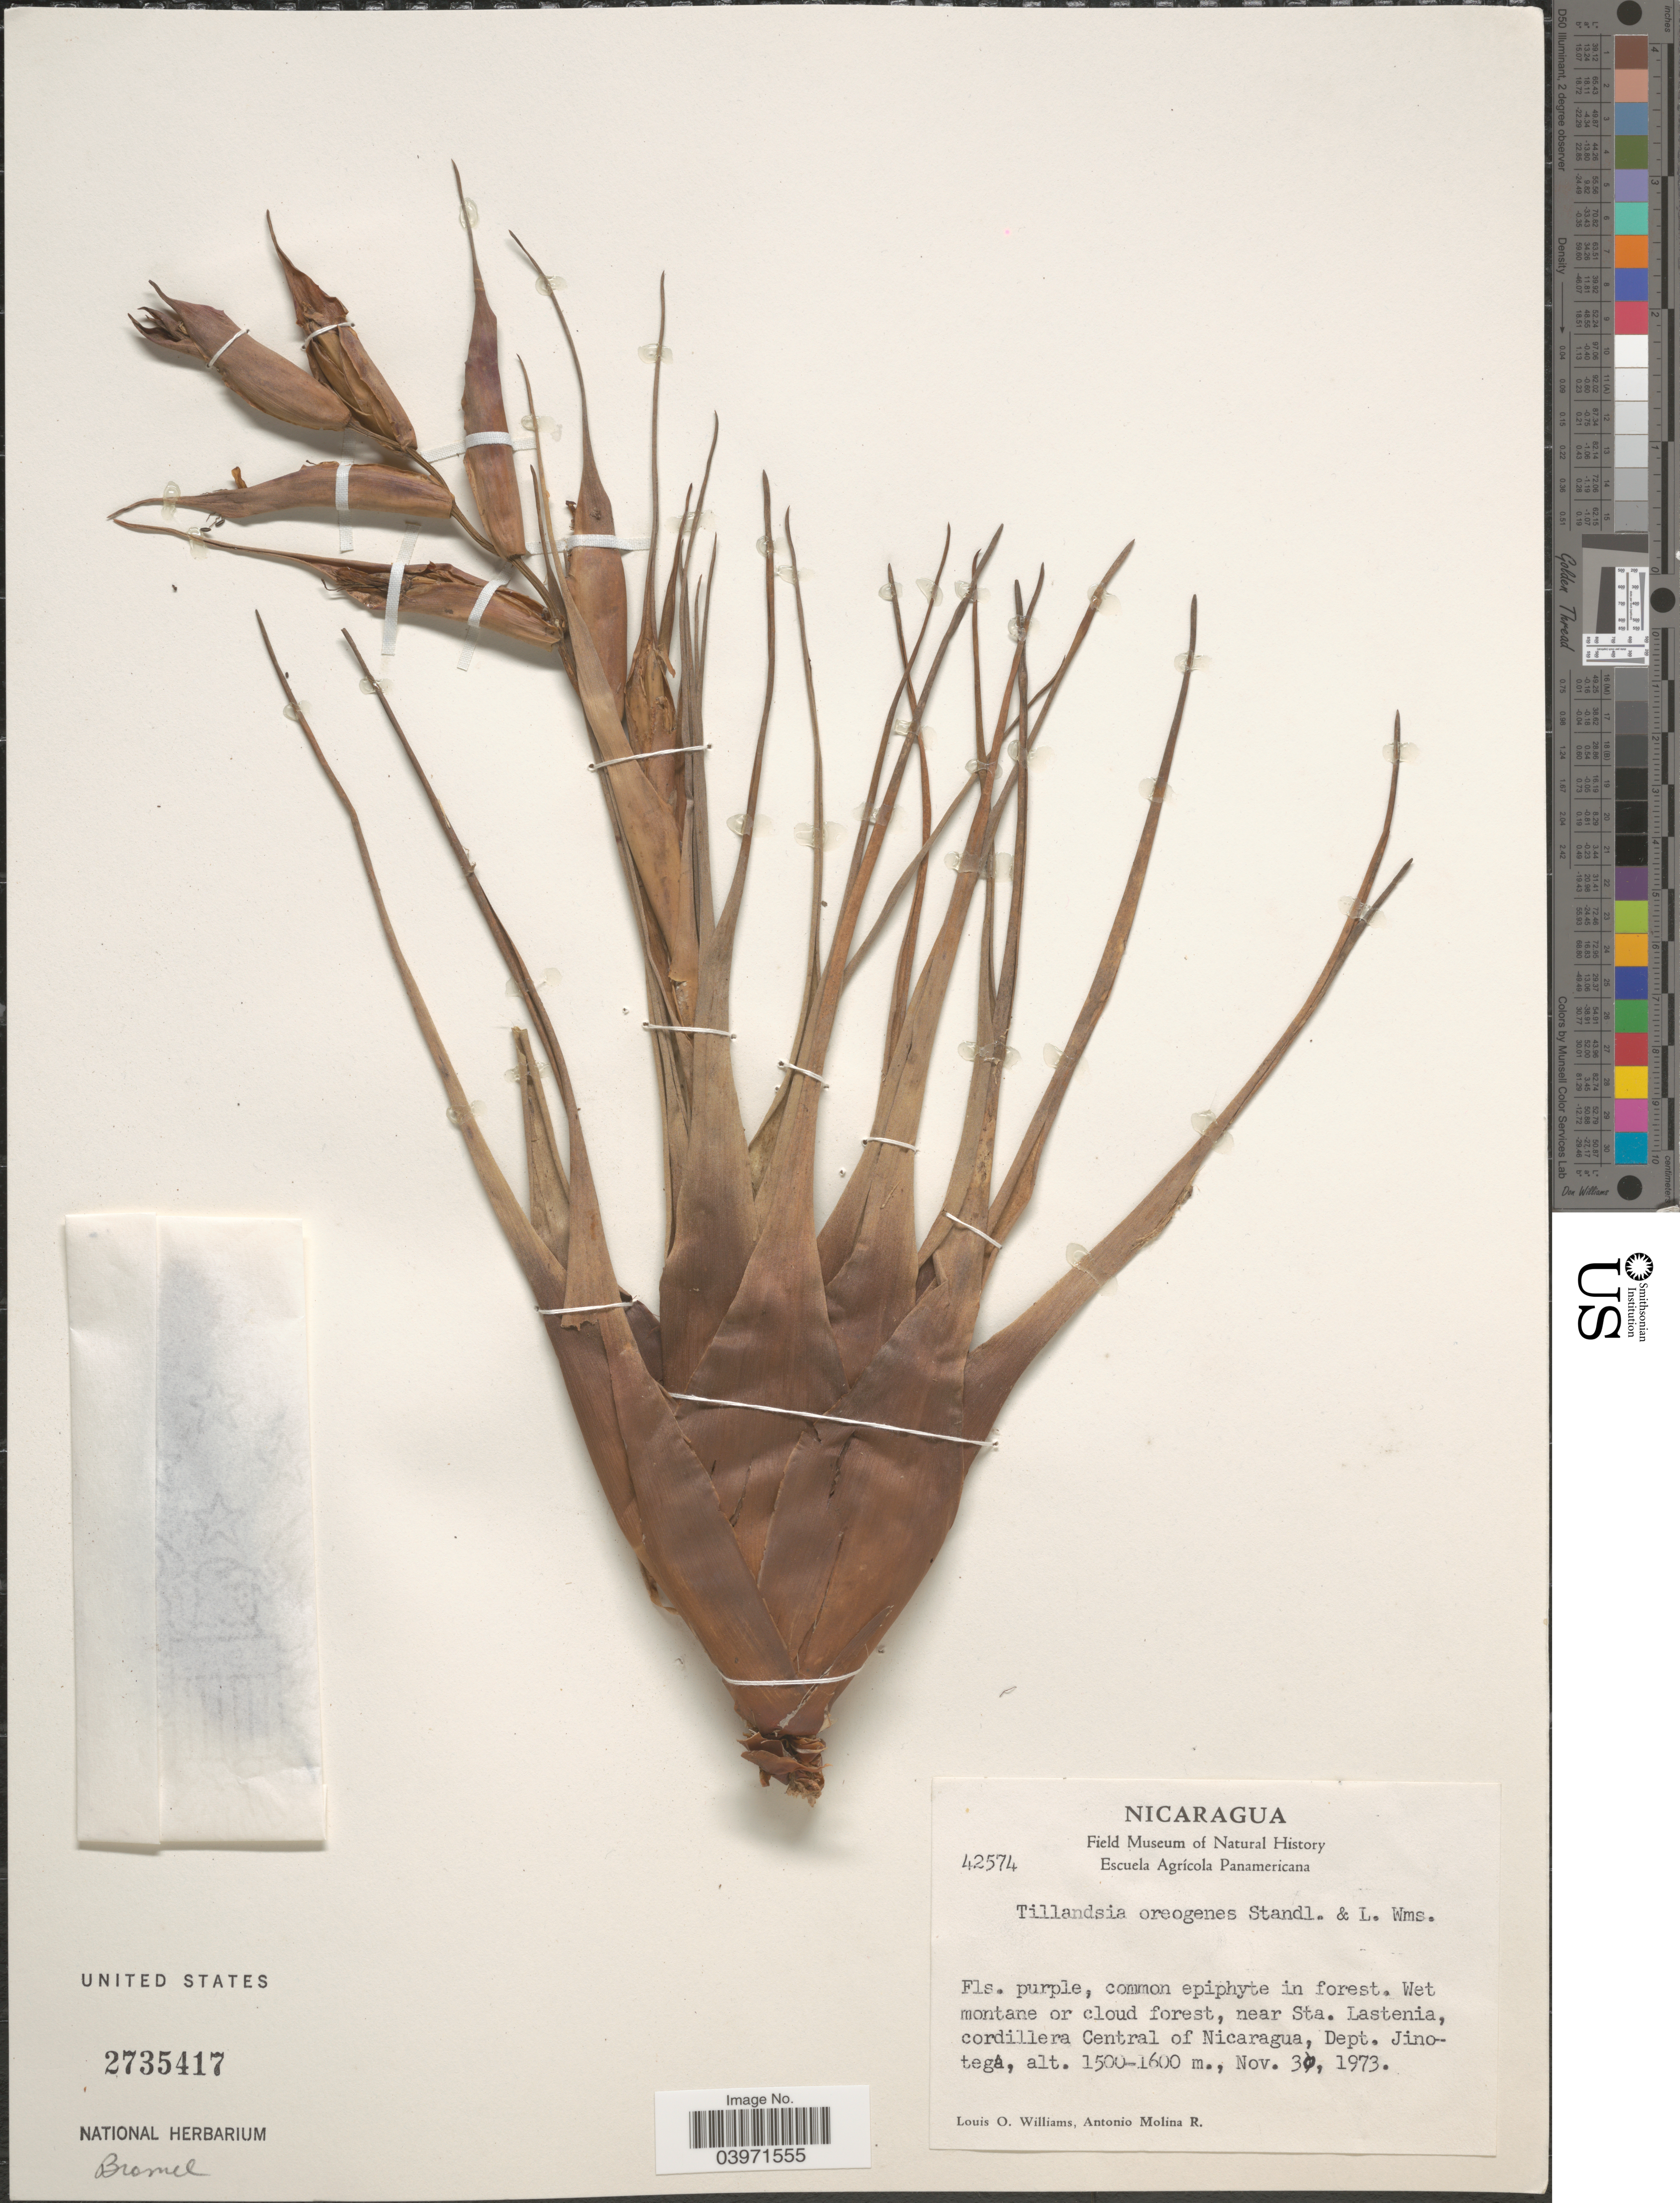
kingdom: Plantae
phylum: Tracheophyta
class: Liliopsida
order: Poales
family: Bromeliaceae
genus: Tillandsia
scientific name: Tillandsia orogenes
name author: Standl. & L.O. Williams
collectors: L. O. Williams & A. Molina R.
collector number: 42574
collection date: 1973-11-30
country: Nicaragua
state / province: Jinotega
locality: Wet montane or cloud forest, near Sta. Lastenia, cordillera Central of Nicaragua, Dept. Jinotega.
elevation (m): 1500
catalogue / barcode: US 2735417